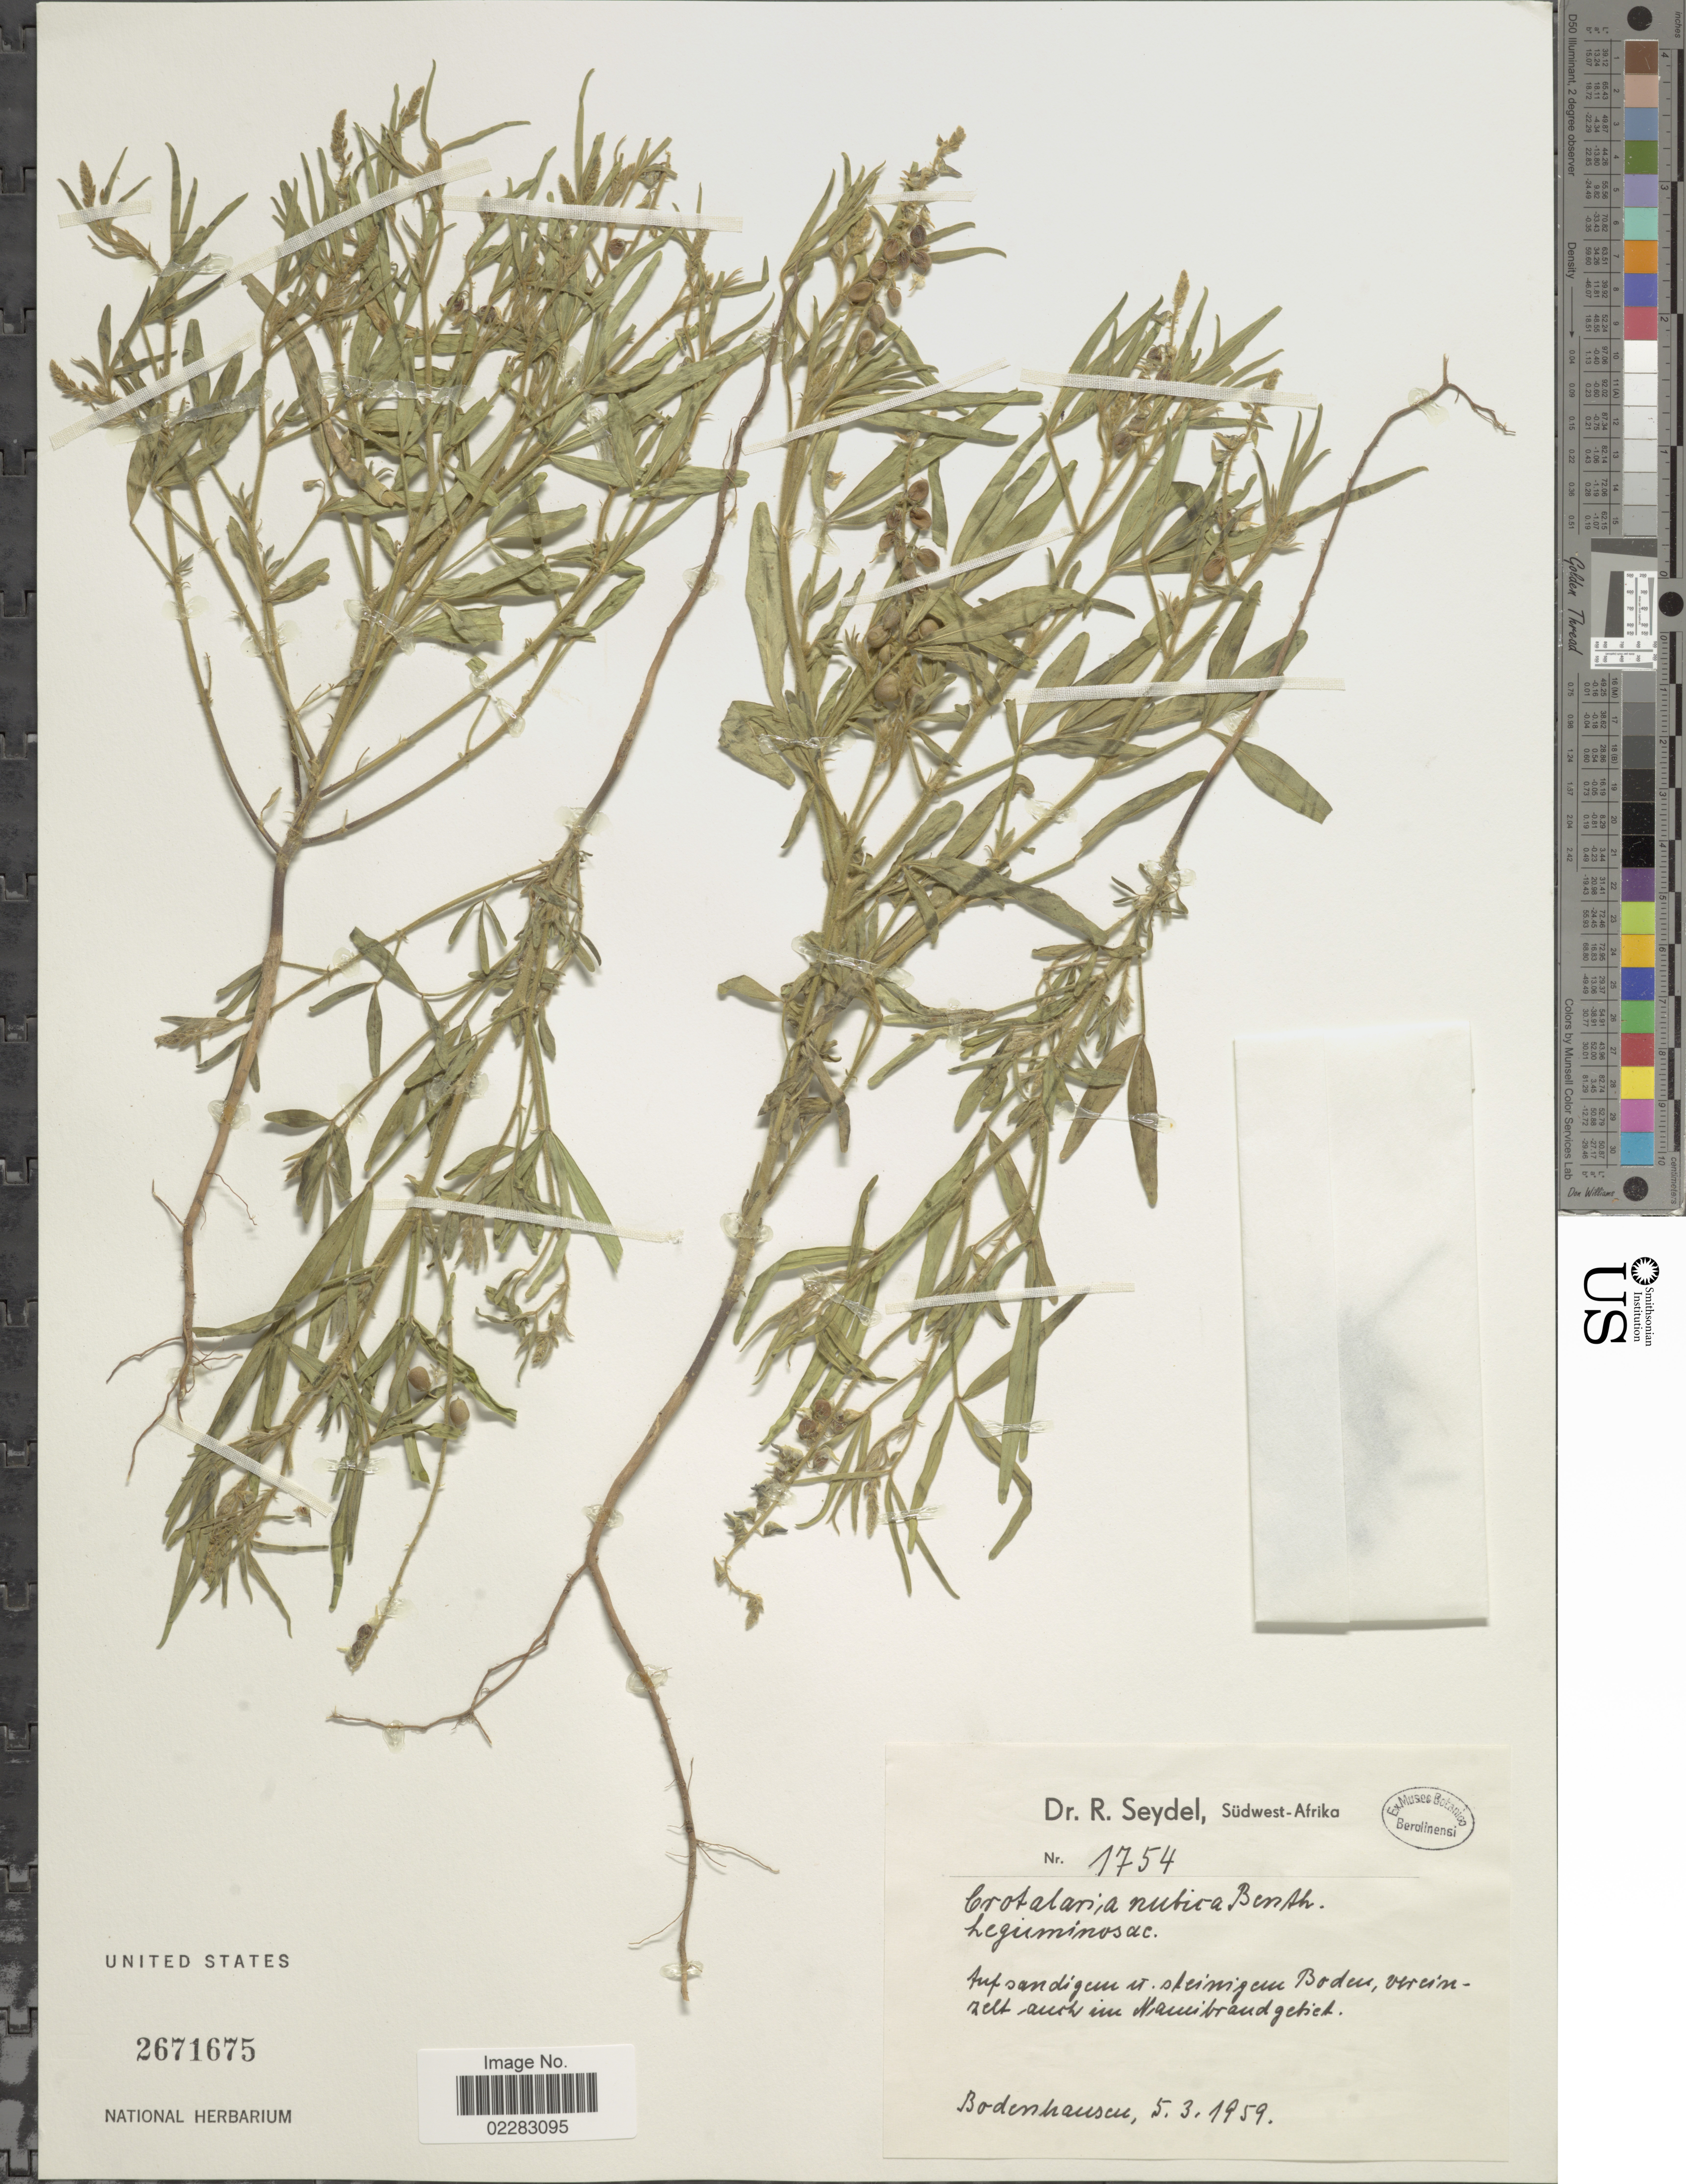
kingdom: Plantae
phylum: Tracheophyta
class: Magnoliopsida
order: Fabales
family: Fabaceae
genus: Crotalaria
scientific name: Crotalaria nubica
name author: Benth.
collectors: R. Seydel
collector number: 1754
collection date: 1959-03-05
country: Namibia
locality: Südwest-Afrika, auf sandigen u. steinigen Boden, vereinzlt, auch im Namibrandgetiet, Bodenhausen. [Southwest Africa, on sandy and stony ground, isolated, also in the Namibrand area. Bodenhausen.]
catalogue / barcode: US 2671675